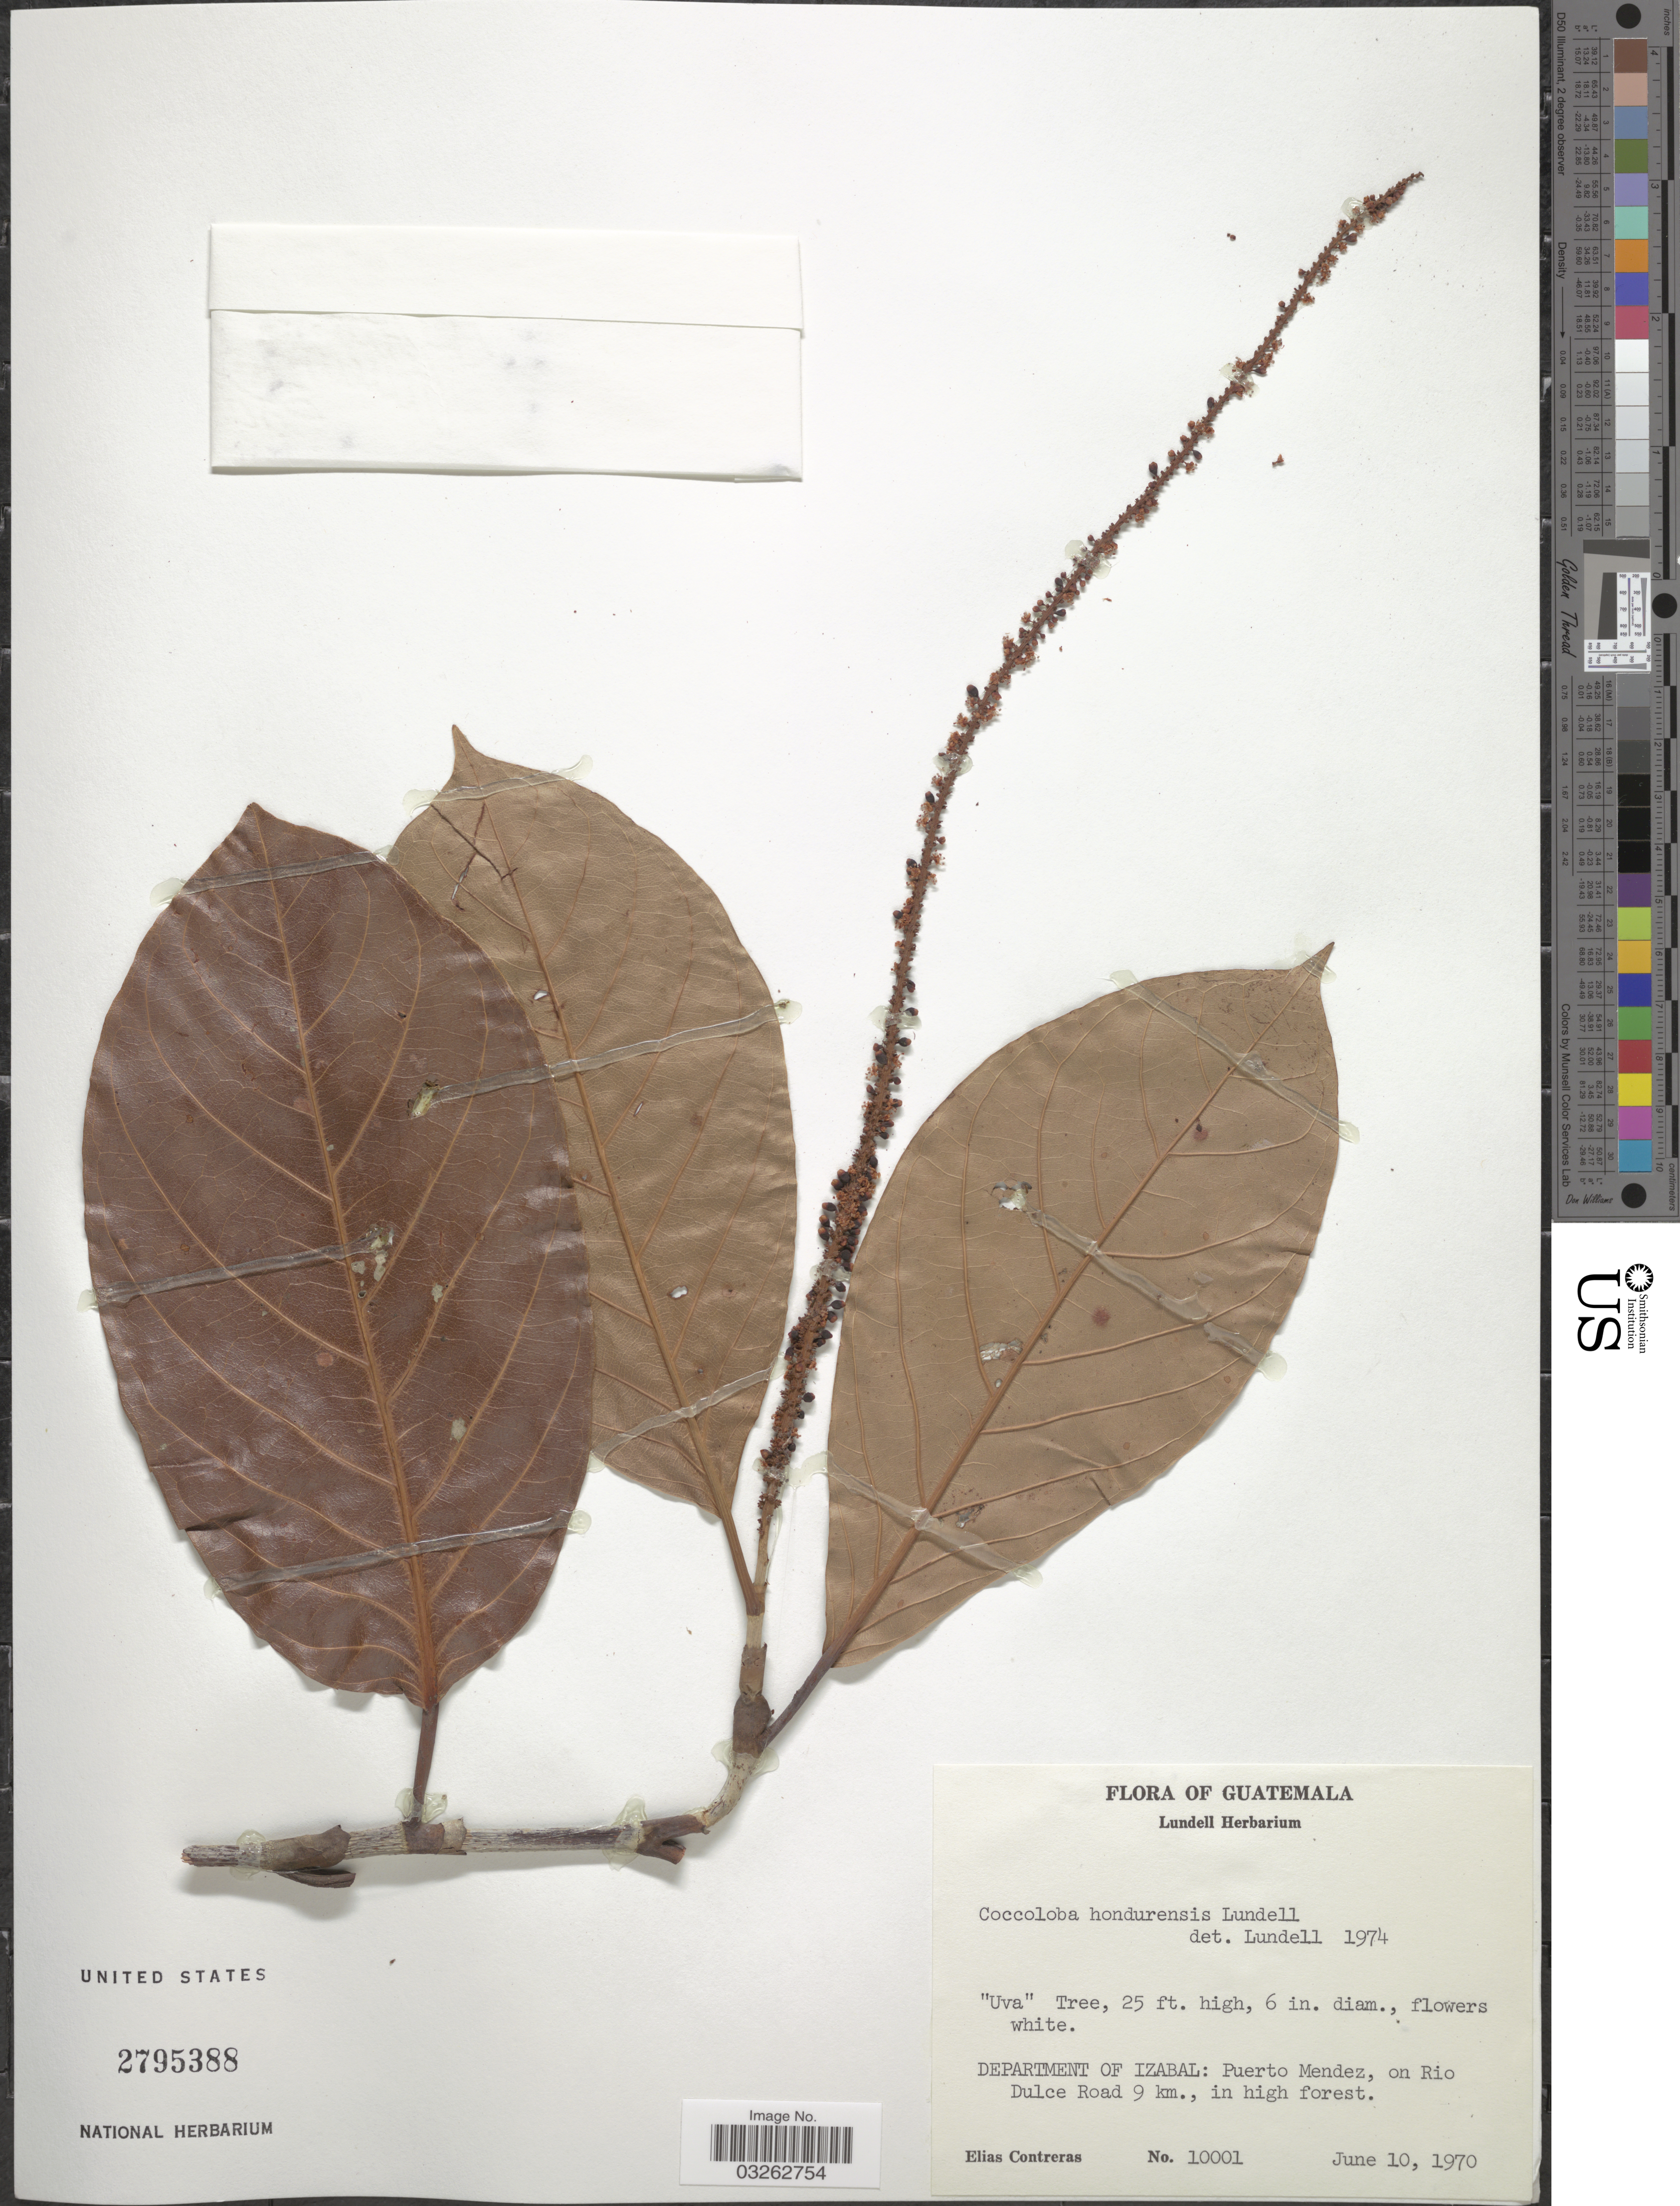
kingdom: Plantae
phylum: Tracheophyta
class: Magnoliopsida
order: Caryophyllales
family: Polygonaceae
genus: Coccoloba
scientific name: Coccoloba hondurensis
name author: Lundell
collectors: E. Contreras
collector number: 10001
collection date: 1970-06-10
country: Guatemala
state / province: Izabal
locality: Department of Izabal: Puerto Mendez, on Rio Dulce Road 9 km., in high forest.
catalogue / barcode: US 2795388